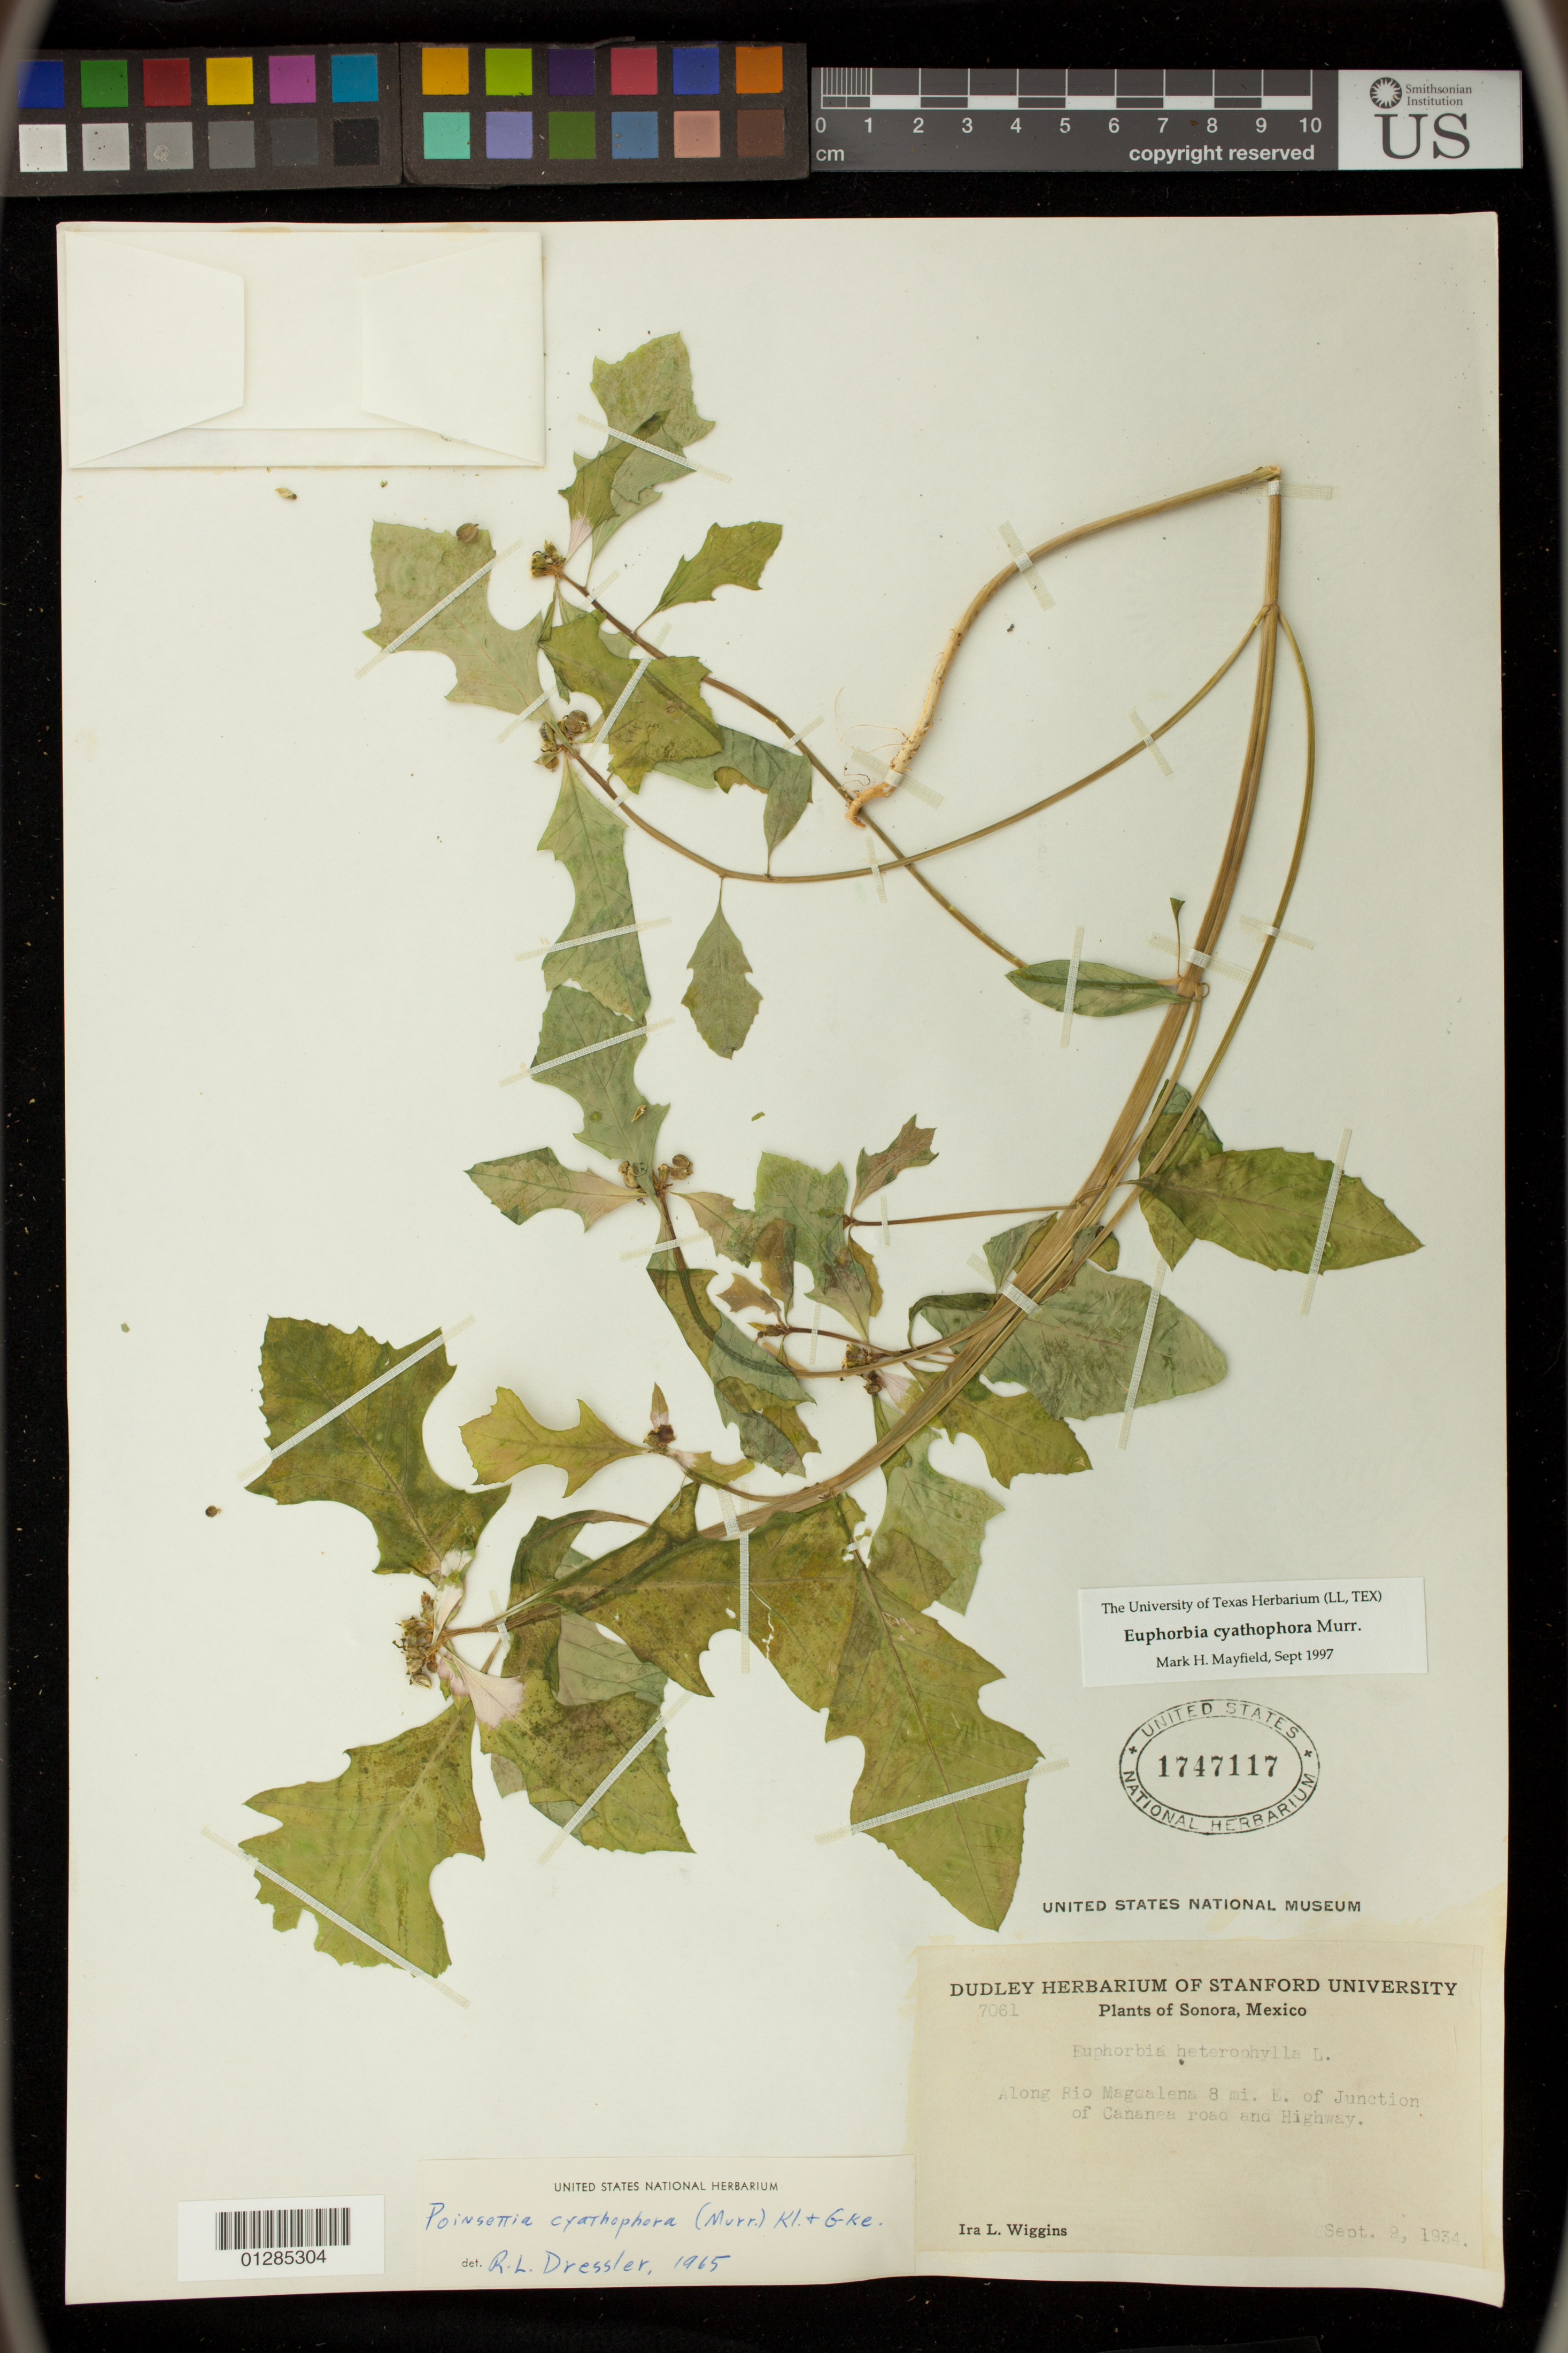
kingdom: Plantae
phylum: Tracheophyta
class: Magnoliopsida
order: Malpighiales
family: Euphorbiaceae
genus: Euphorbia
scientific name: Euphorbia heterophylla var. cyathophora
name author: (Murr.) Griseb.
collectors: I. L. Wiggins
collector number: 7061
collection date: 1934-09-09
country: Mexico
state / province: Sonora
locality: Along Rio Magoalena 8 mi. E. of Junction of Cananea road and Highway.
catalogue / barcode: US 1747117